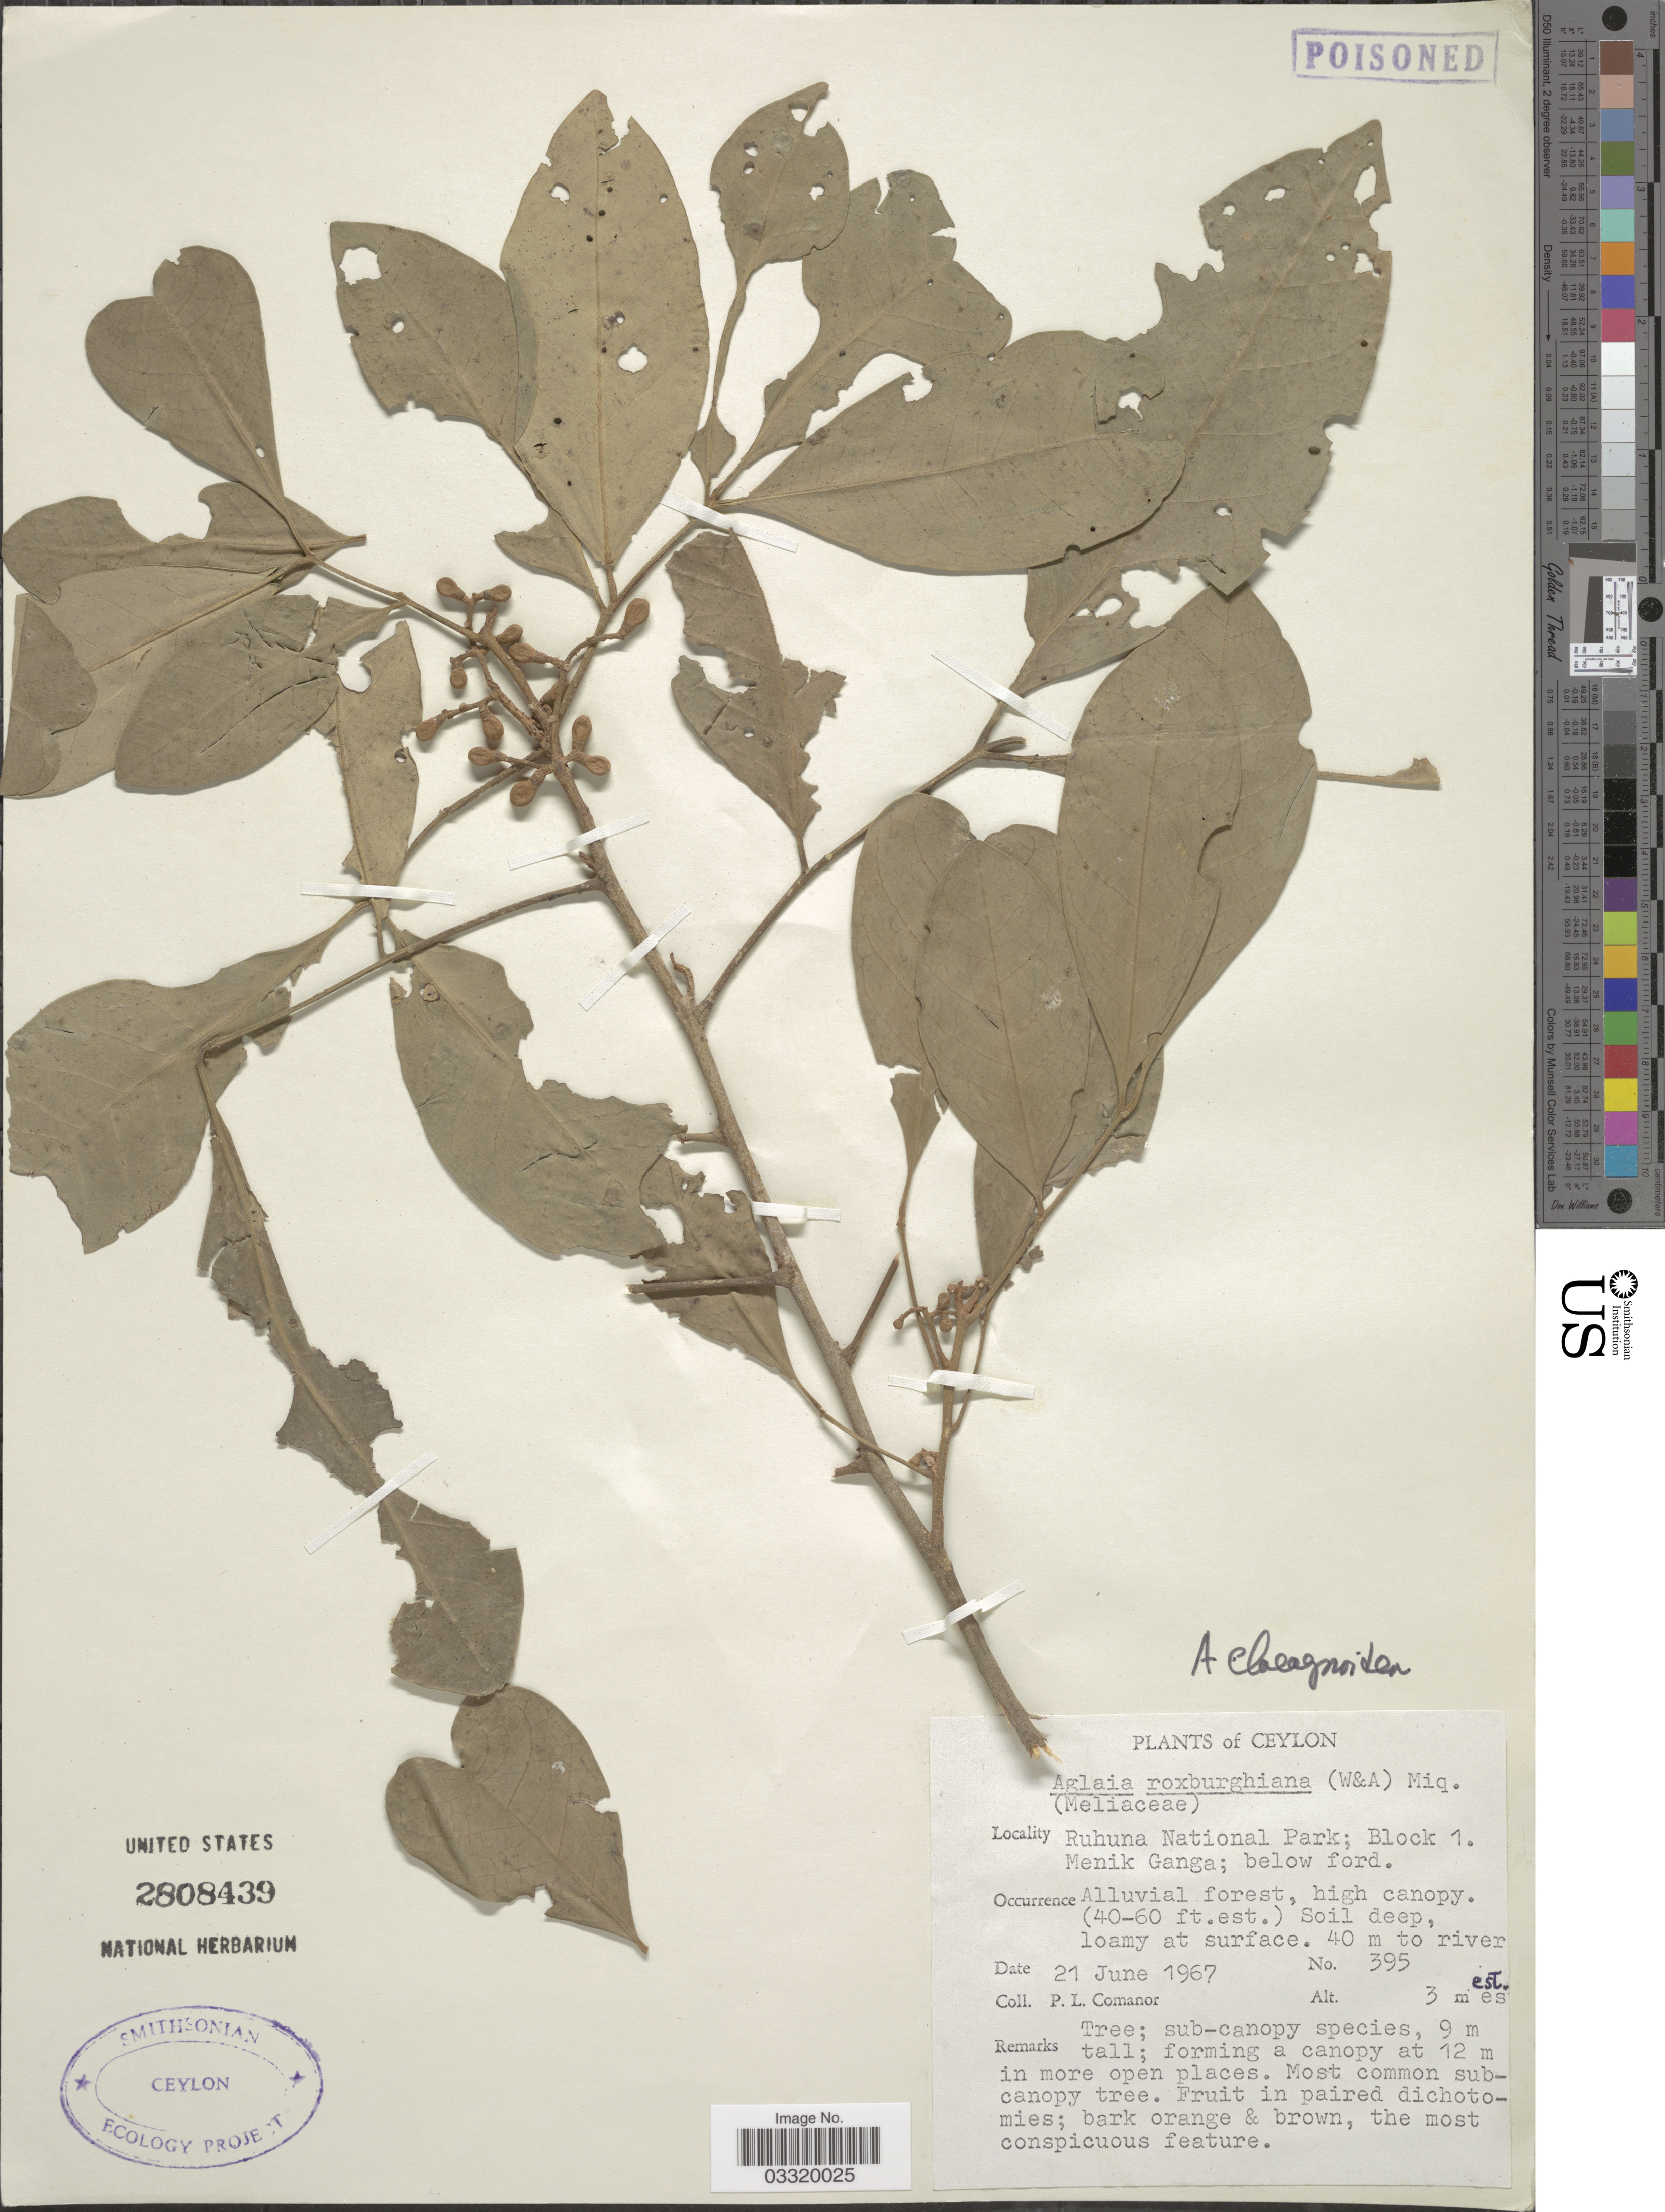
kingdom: Plantae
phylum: Tracheophyta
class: Magnoliopsida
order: Sapindales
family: Meliaceae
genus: Aglaia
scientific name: Aglaia elaeagnoidea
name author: (A. Juss.) Benth.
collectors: P. Comanor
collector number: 395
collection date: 1967-06-21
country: Sri Lanka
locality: Ceylon. Ruhuna National Park; Block 1. Menik Ganga; below ford.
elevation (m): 3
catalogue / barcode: US 2808439